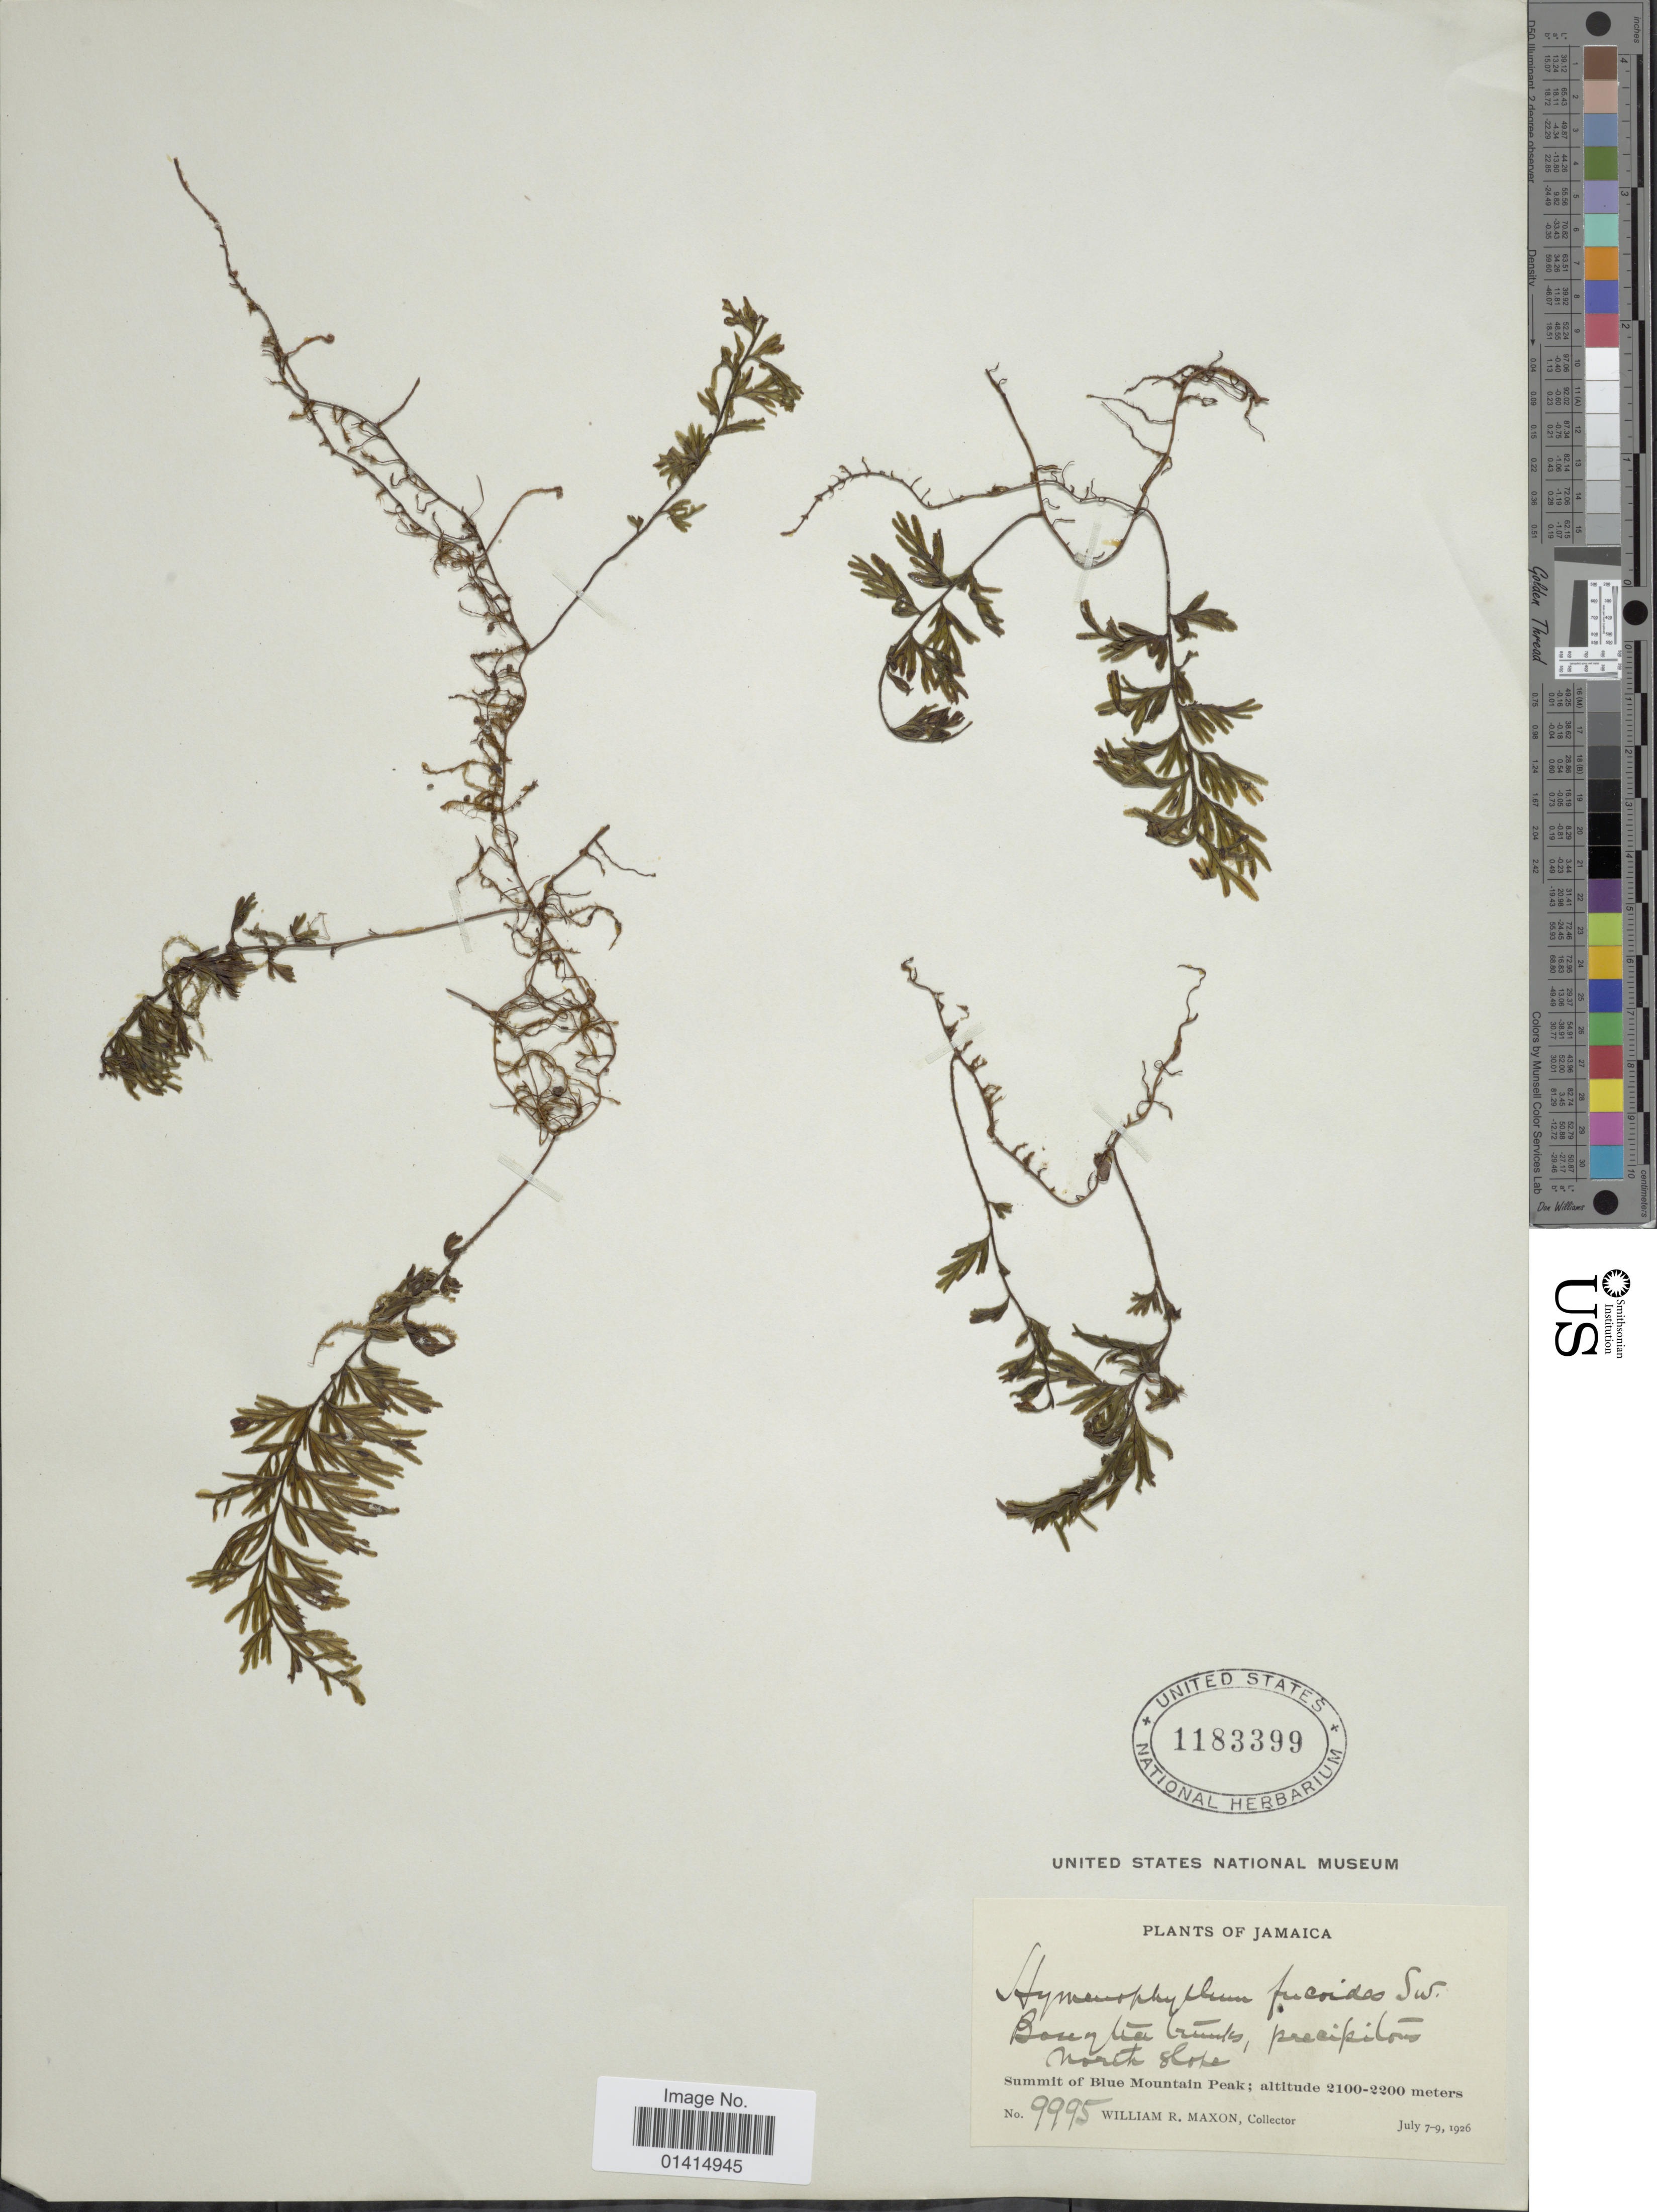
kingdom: Plantae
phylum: Tracheophyta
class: Polypodiopsida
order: Hymenophyllales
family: Hymenophyllaceae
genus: Hymenophyllum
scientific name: Hymenophyllum fucoides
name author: (Sw.) Sw.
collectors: W. R. Maxon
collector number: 9995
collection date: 1926-07-07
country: Jamaica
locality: Summit of Blue Mountain Peak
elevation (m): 2100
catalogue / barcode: US 1183399